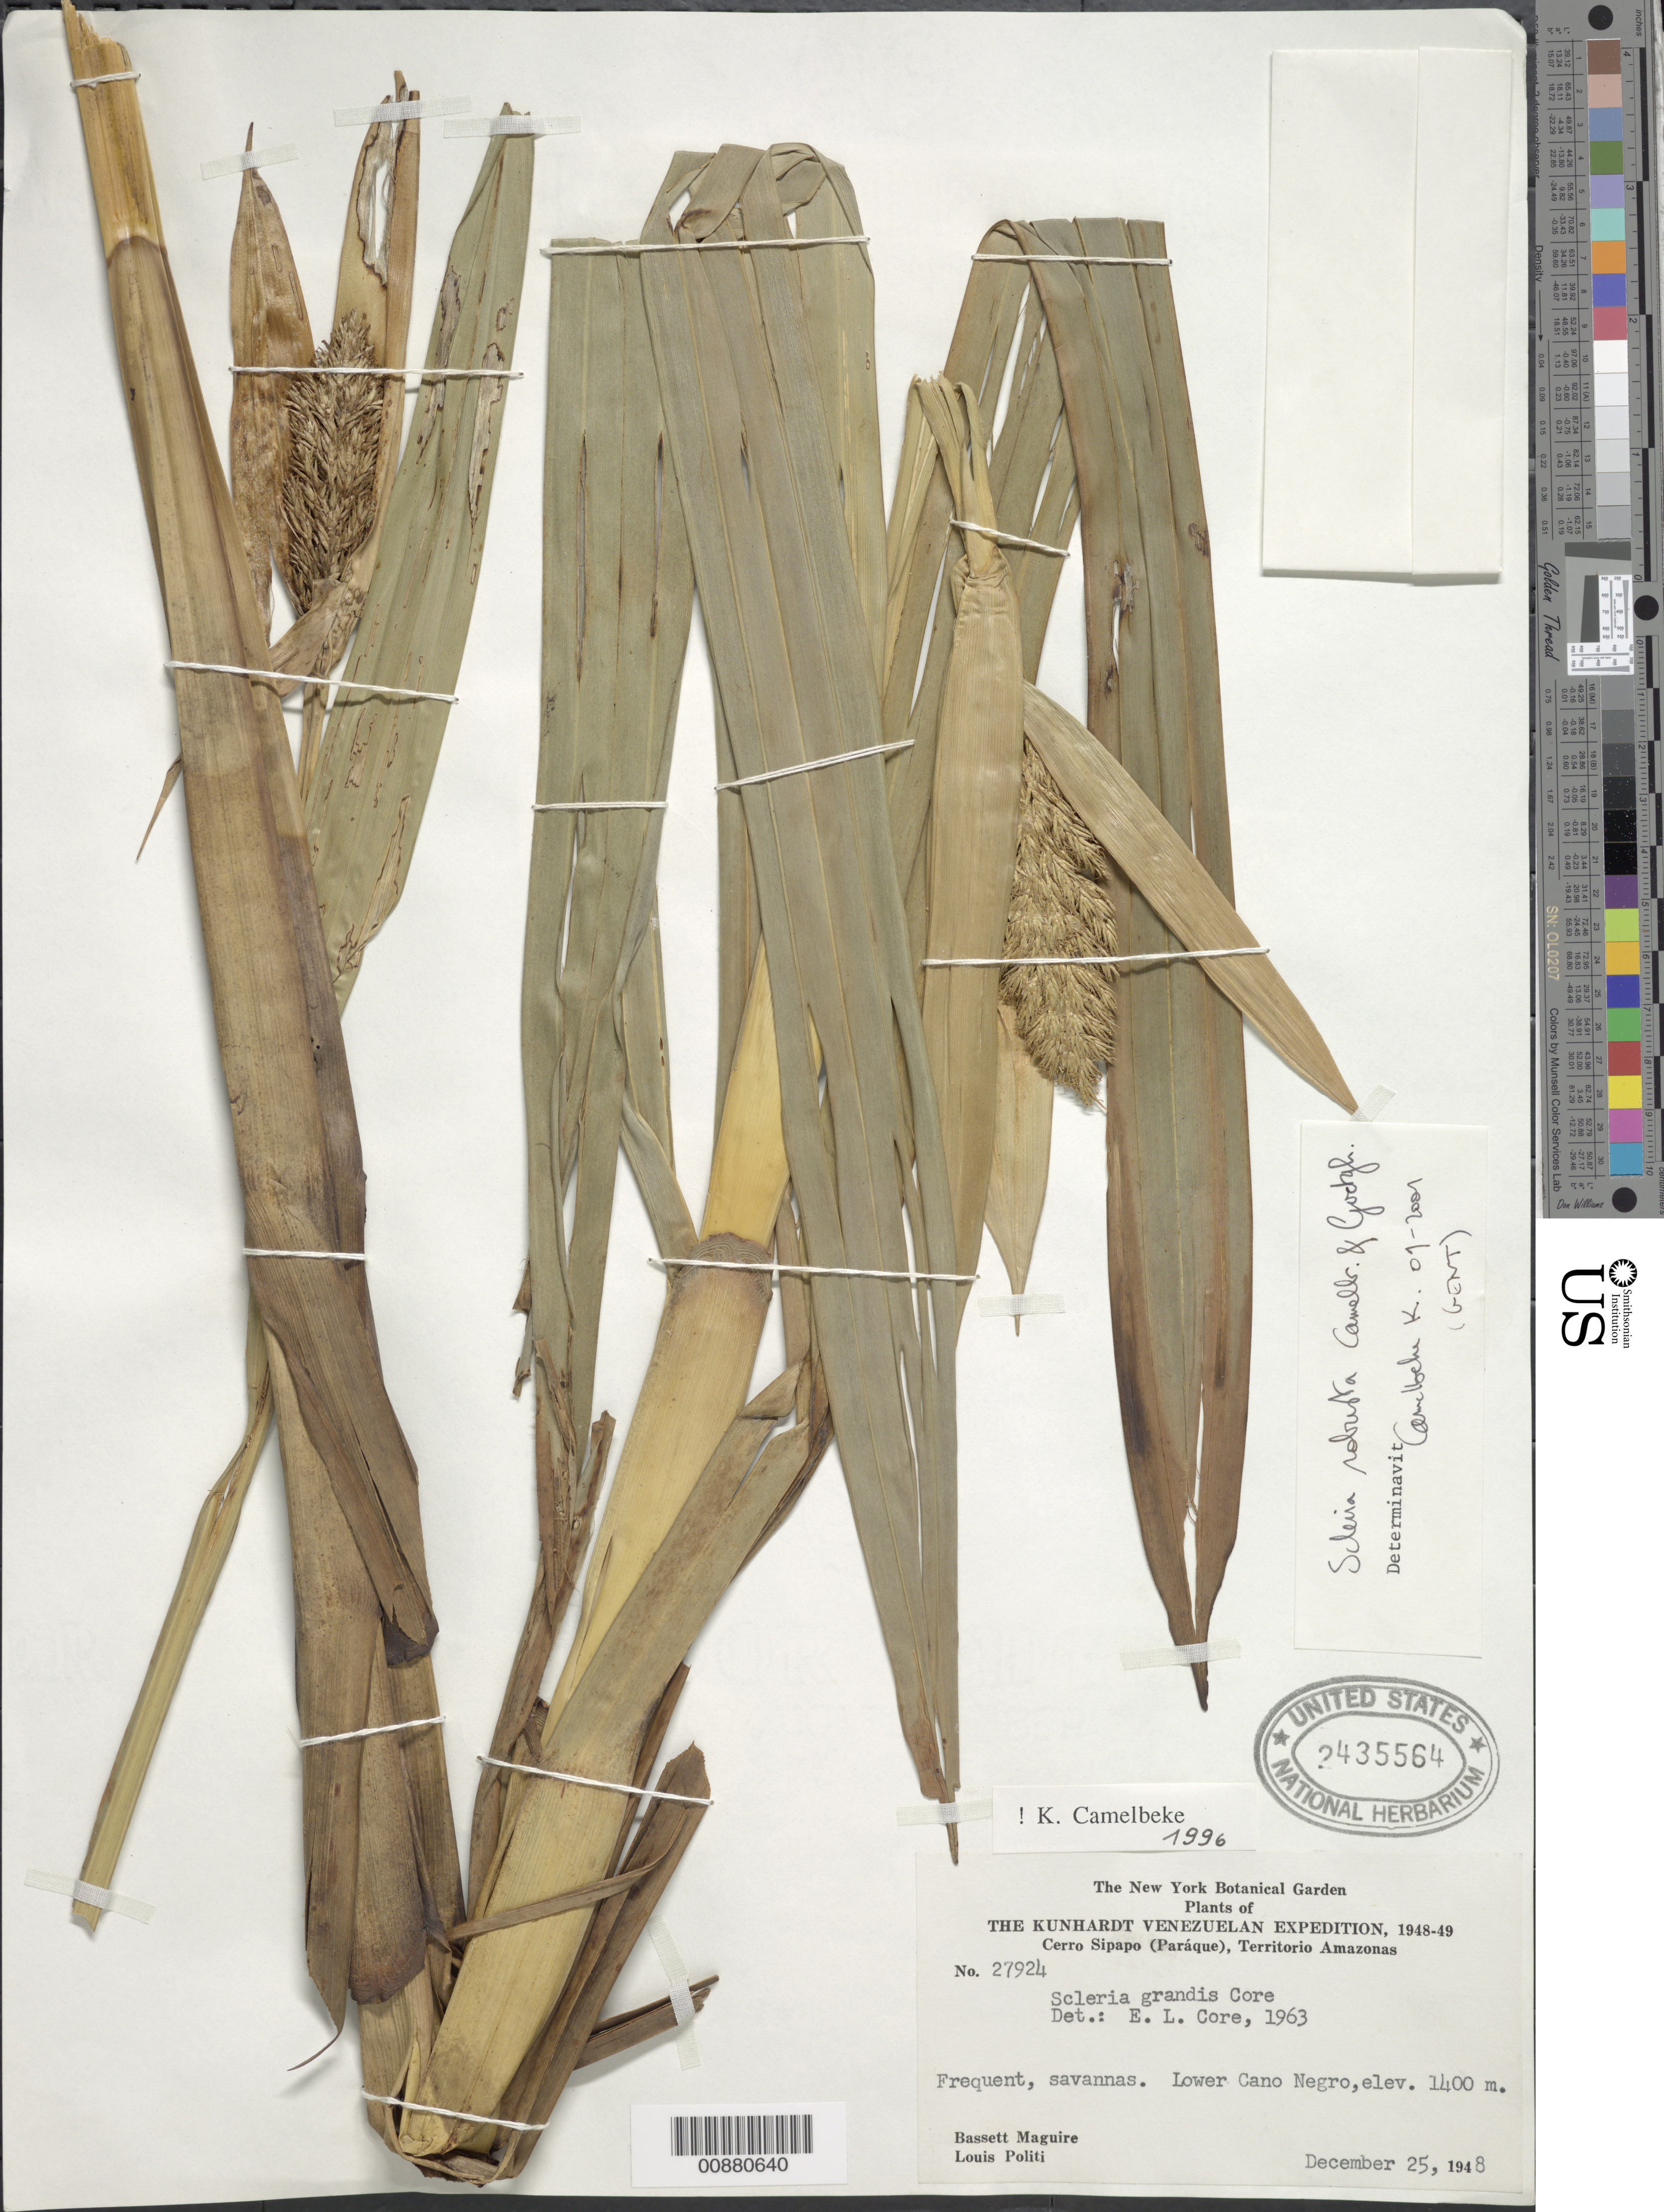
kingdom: Plantae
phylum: Tracheophyta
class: Liliopsida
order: Poales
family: Cyperaceae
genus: Scleria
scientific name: Scleria robusta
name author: Camelb. & Goetgh.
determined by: Camelbeke, K.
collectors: B. Maguire & L. Politi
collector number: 27924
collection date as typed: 25-Dec-48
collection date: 1948-12-25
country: Venezuela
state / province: Amazonas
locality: Cerro Sipapo (Paráque), Lower Caño Negro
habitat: Savannas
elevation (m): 1400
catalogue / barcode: US 2435564